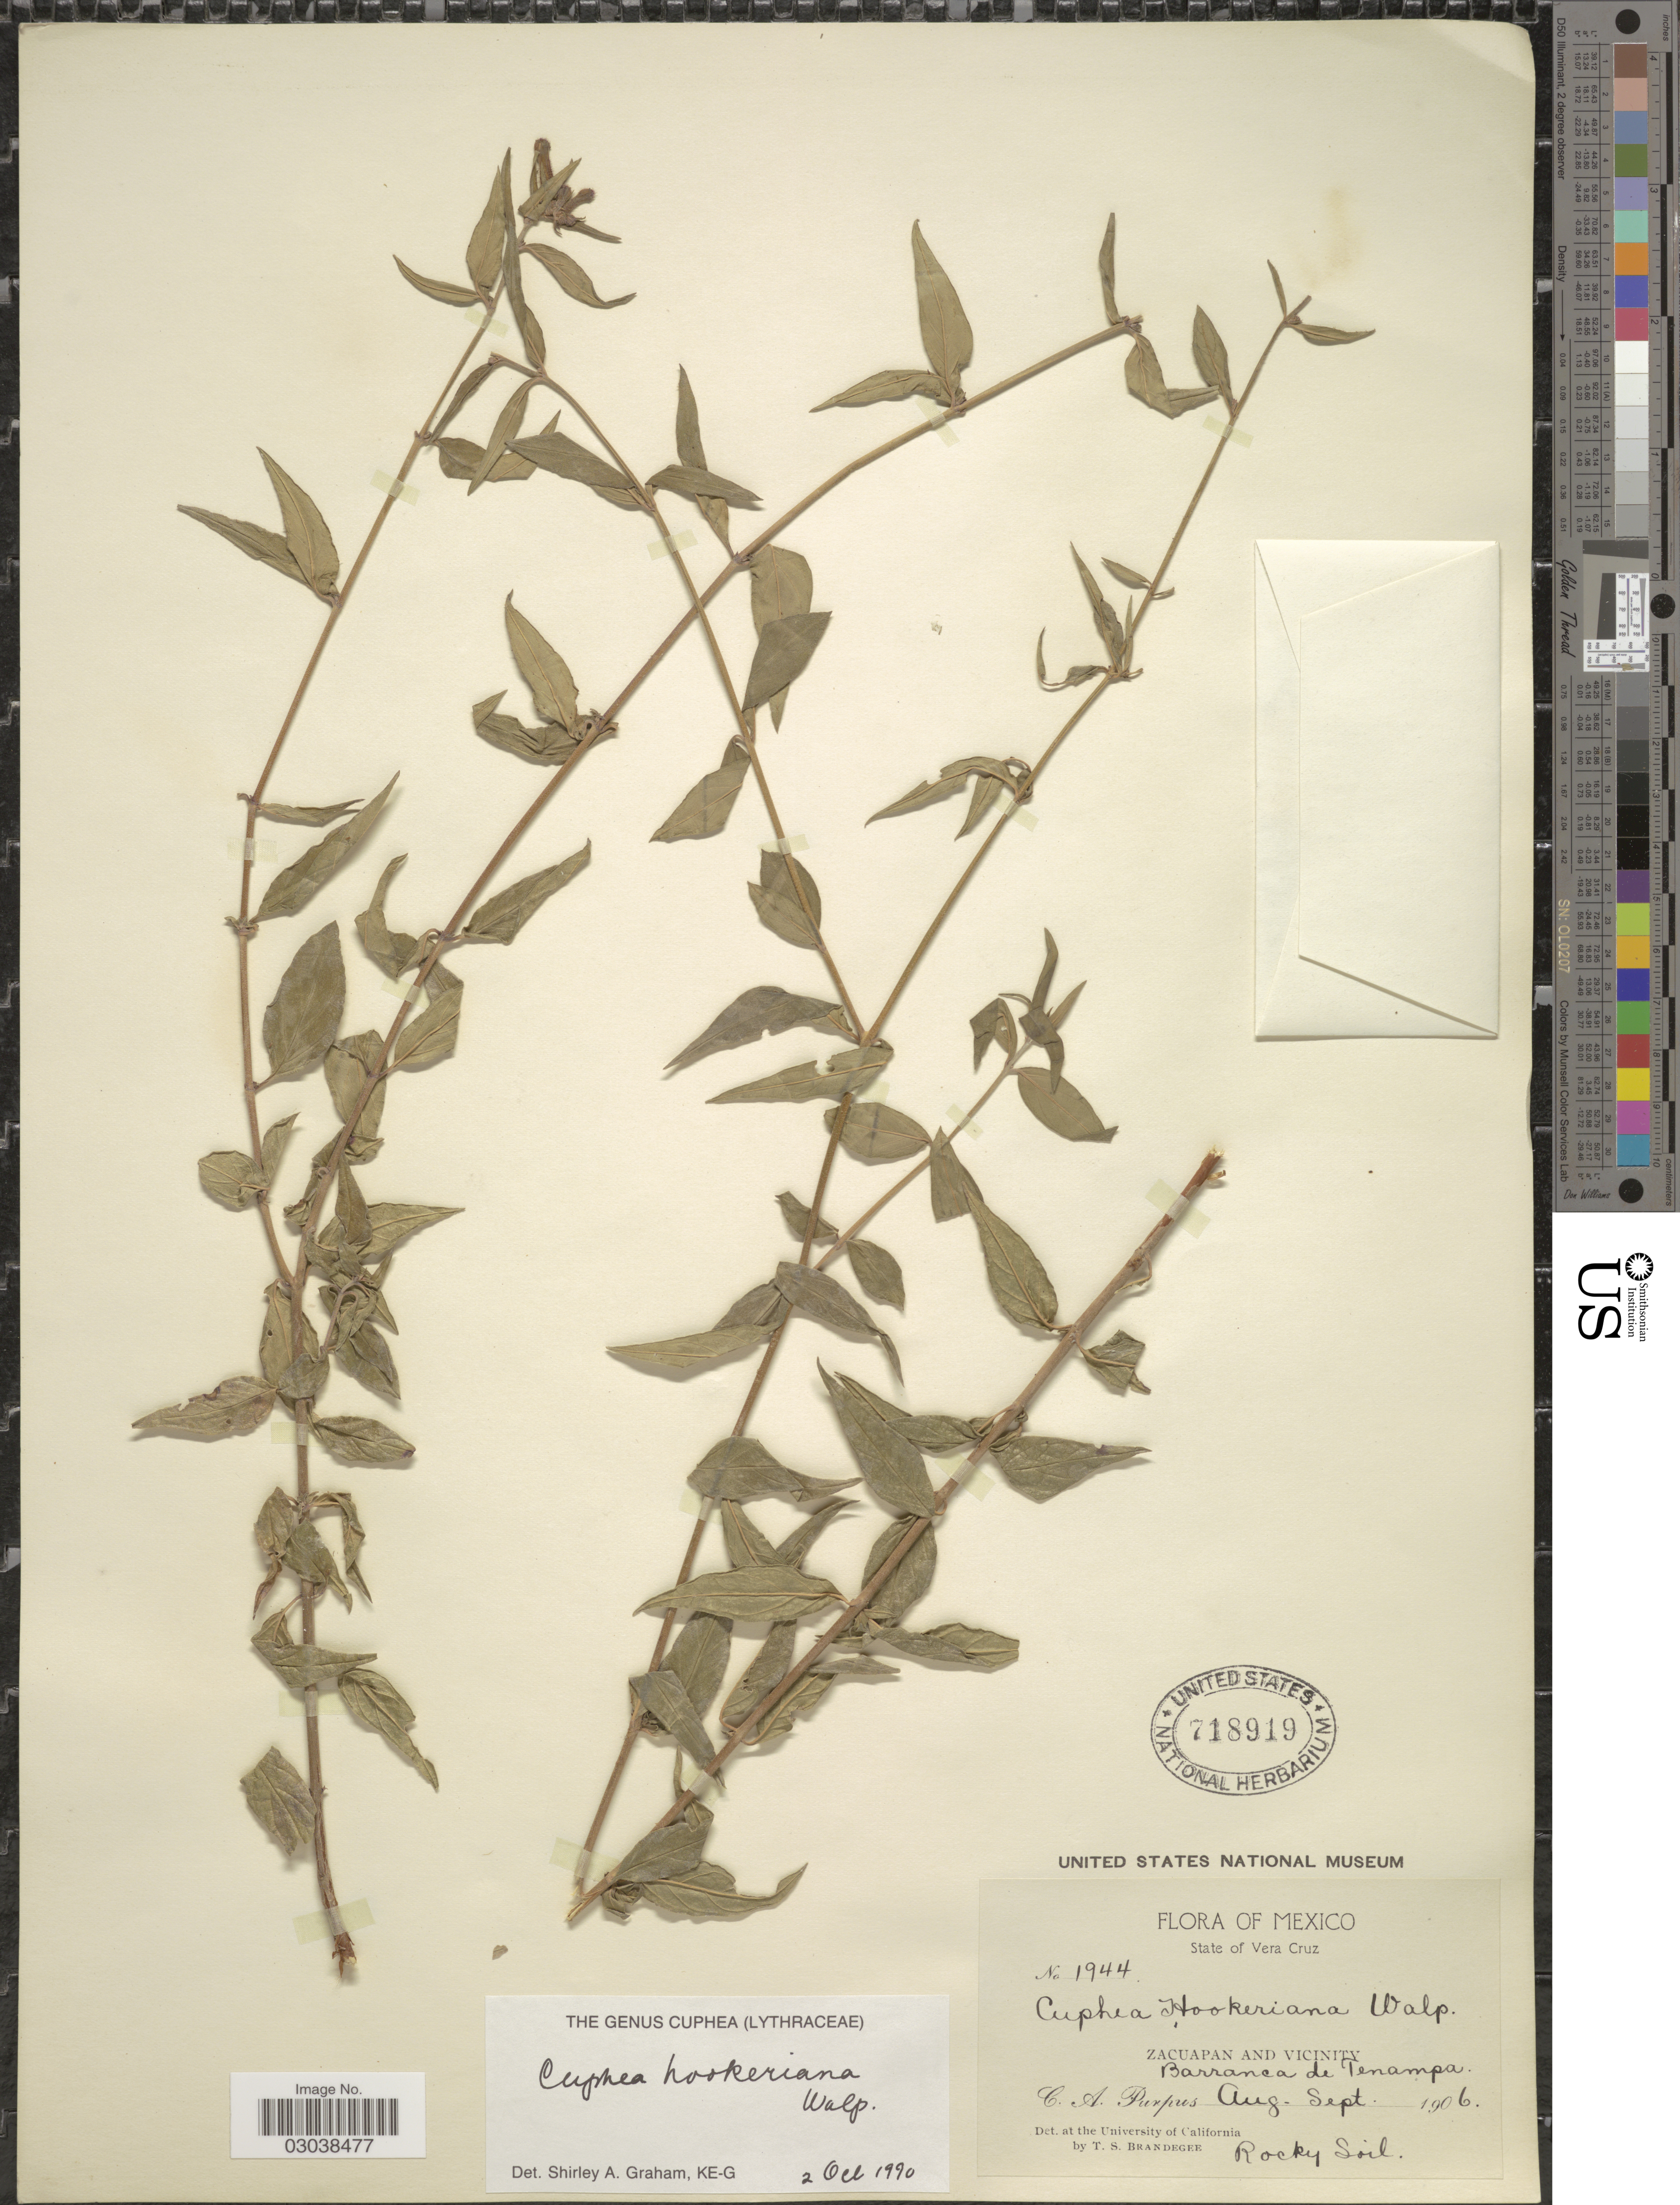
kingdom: Plantae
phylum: Tracheophyta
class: Magnoliopsida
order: Myrtales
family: Lythraceae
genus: Cuphea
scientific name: Cuphea hookeriana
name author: Walp.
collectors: C. A. Purpus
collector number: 1944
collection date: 1906-08/1906-09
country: Mexico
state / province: Veracruz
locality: State of Vera Cruz. Zacuapan and vicinity. Barranca de Tenampa.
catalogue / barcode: US 718919